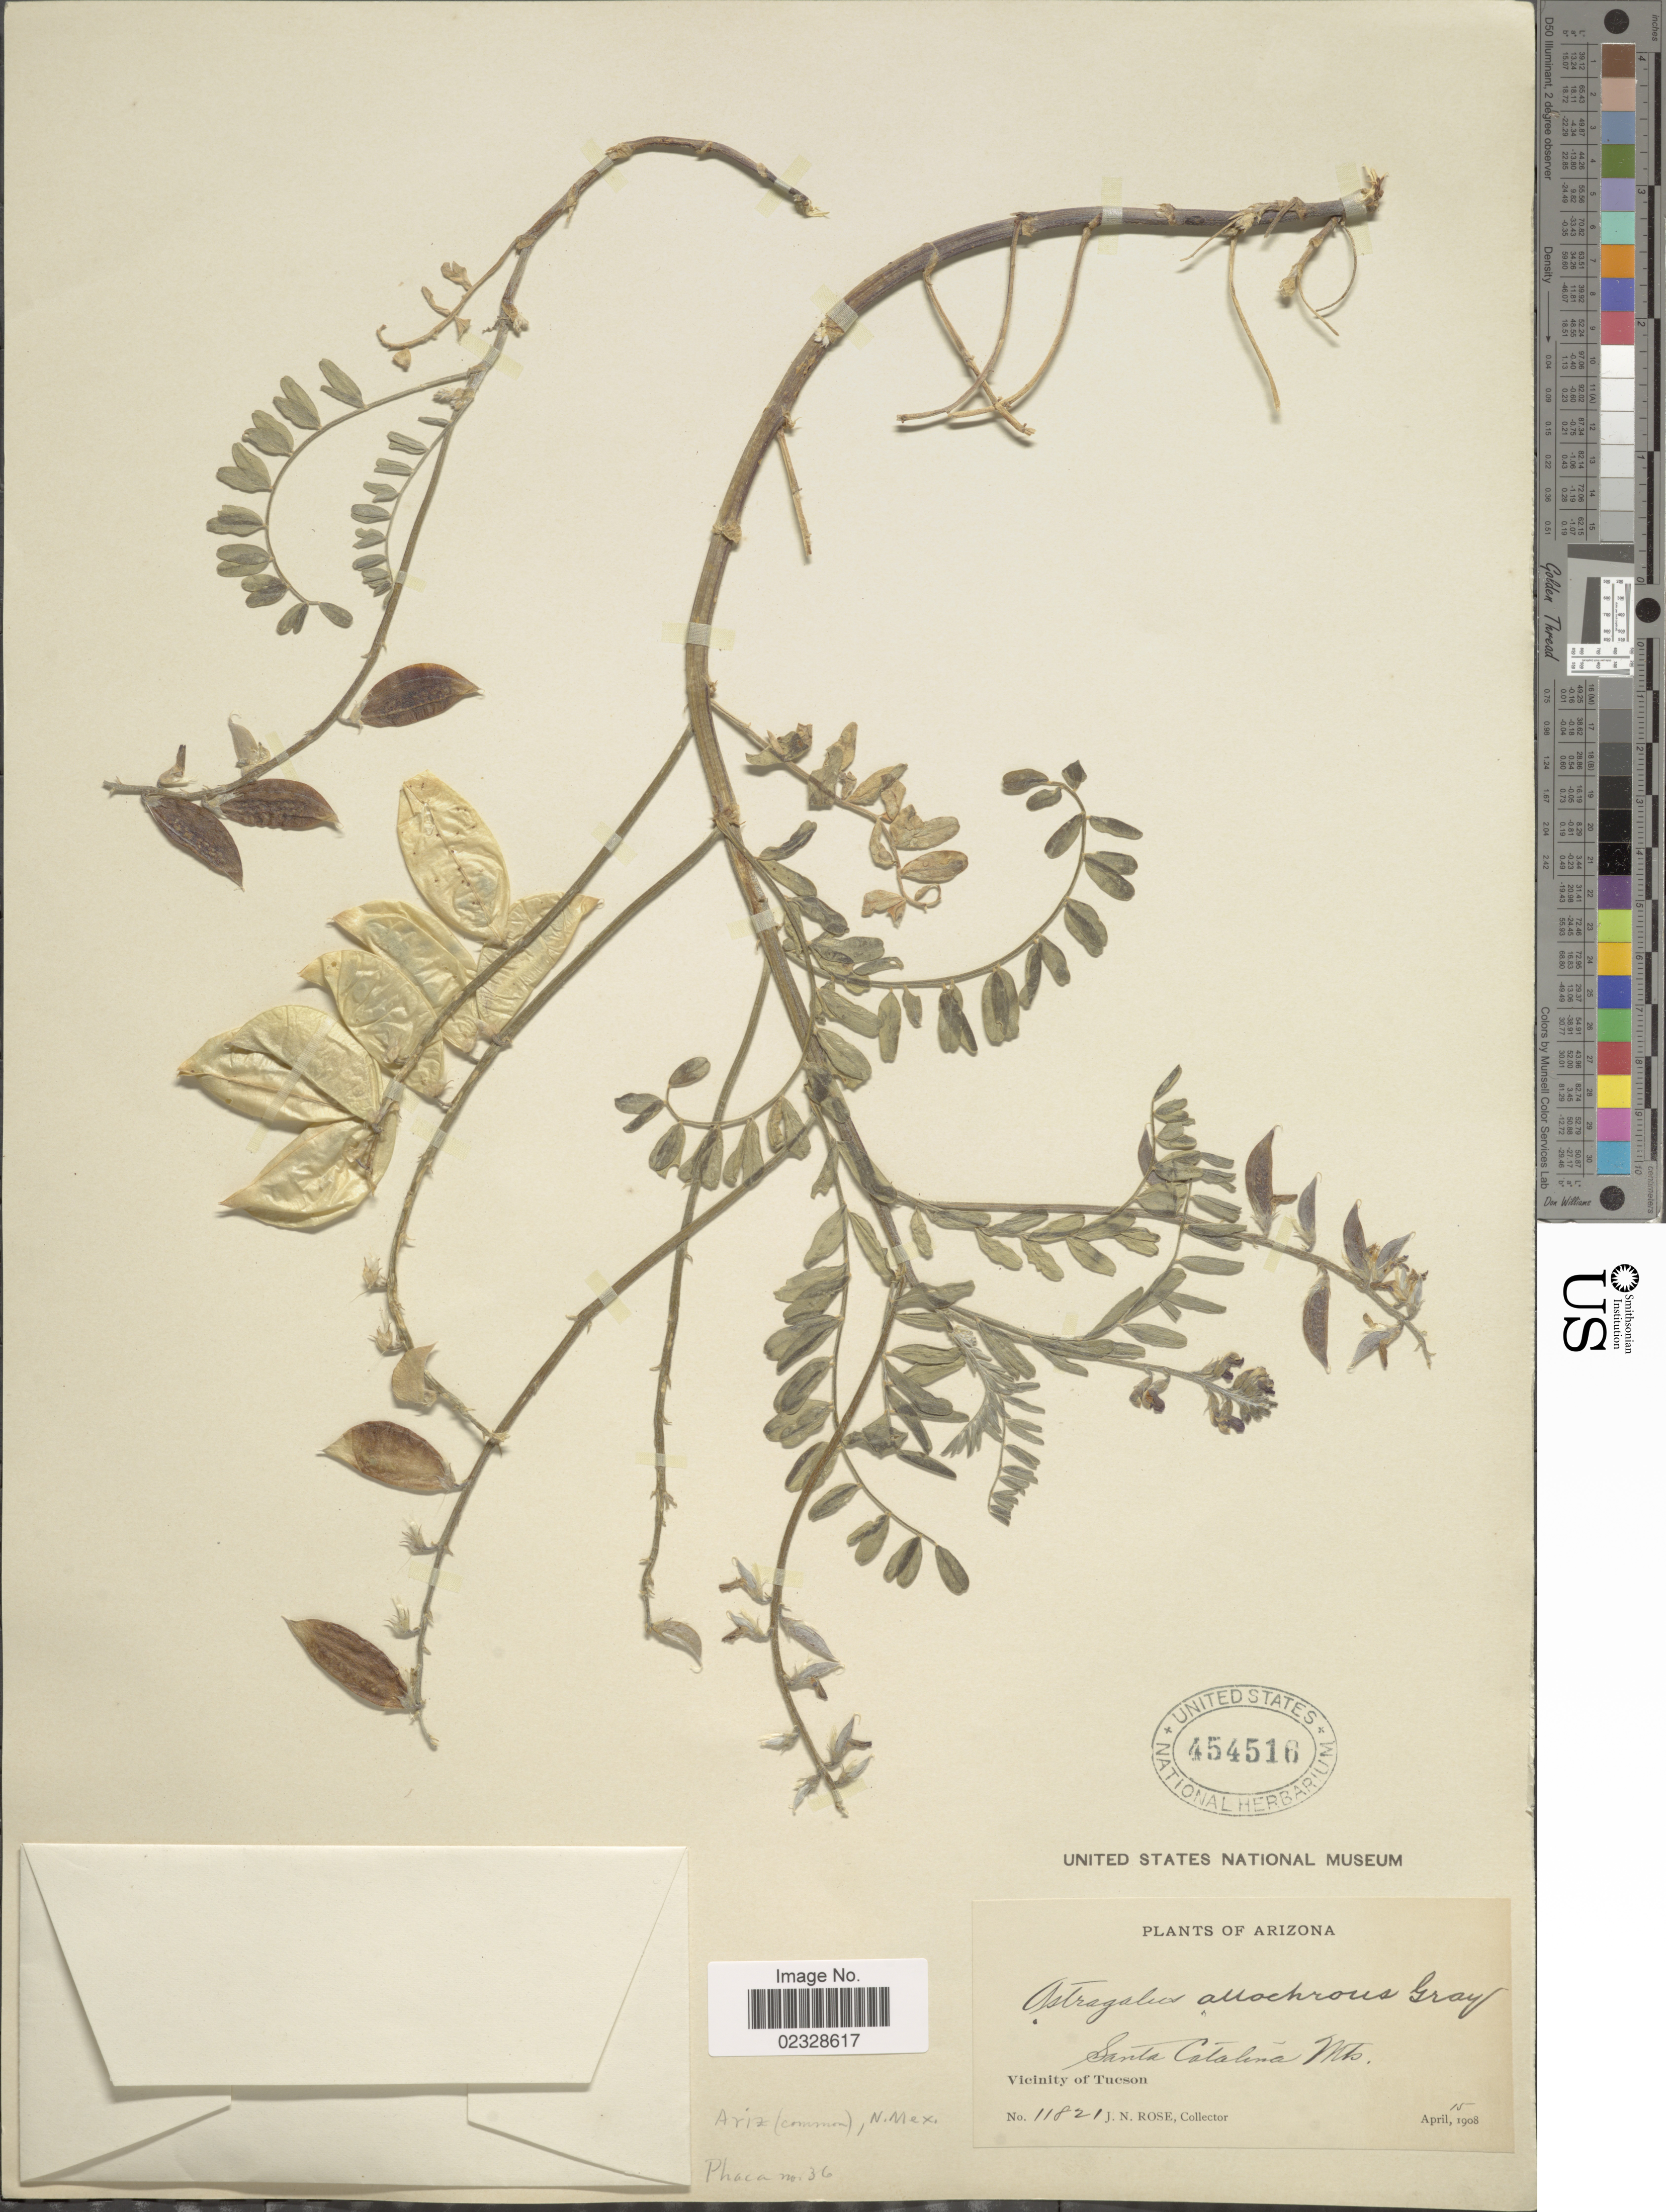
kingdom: Plantae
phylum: Tracheophyta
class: Magnoliopsida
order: Fabales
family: Fabaceae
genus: Astragalus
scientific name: Astragalus allochrous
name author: A. Gray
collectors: J. N. Rose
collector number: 11821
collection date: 1908-04-15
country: United States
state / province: Arizona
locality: Santa Catalina Mts. Vicinity of Tucson, N. Mex. [unsure placement]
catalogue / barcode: US 454516